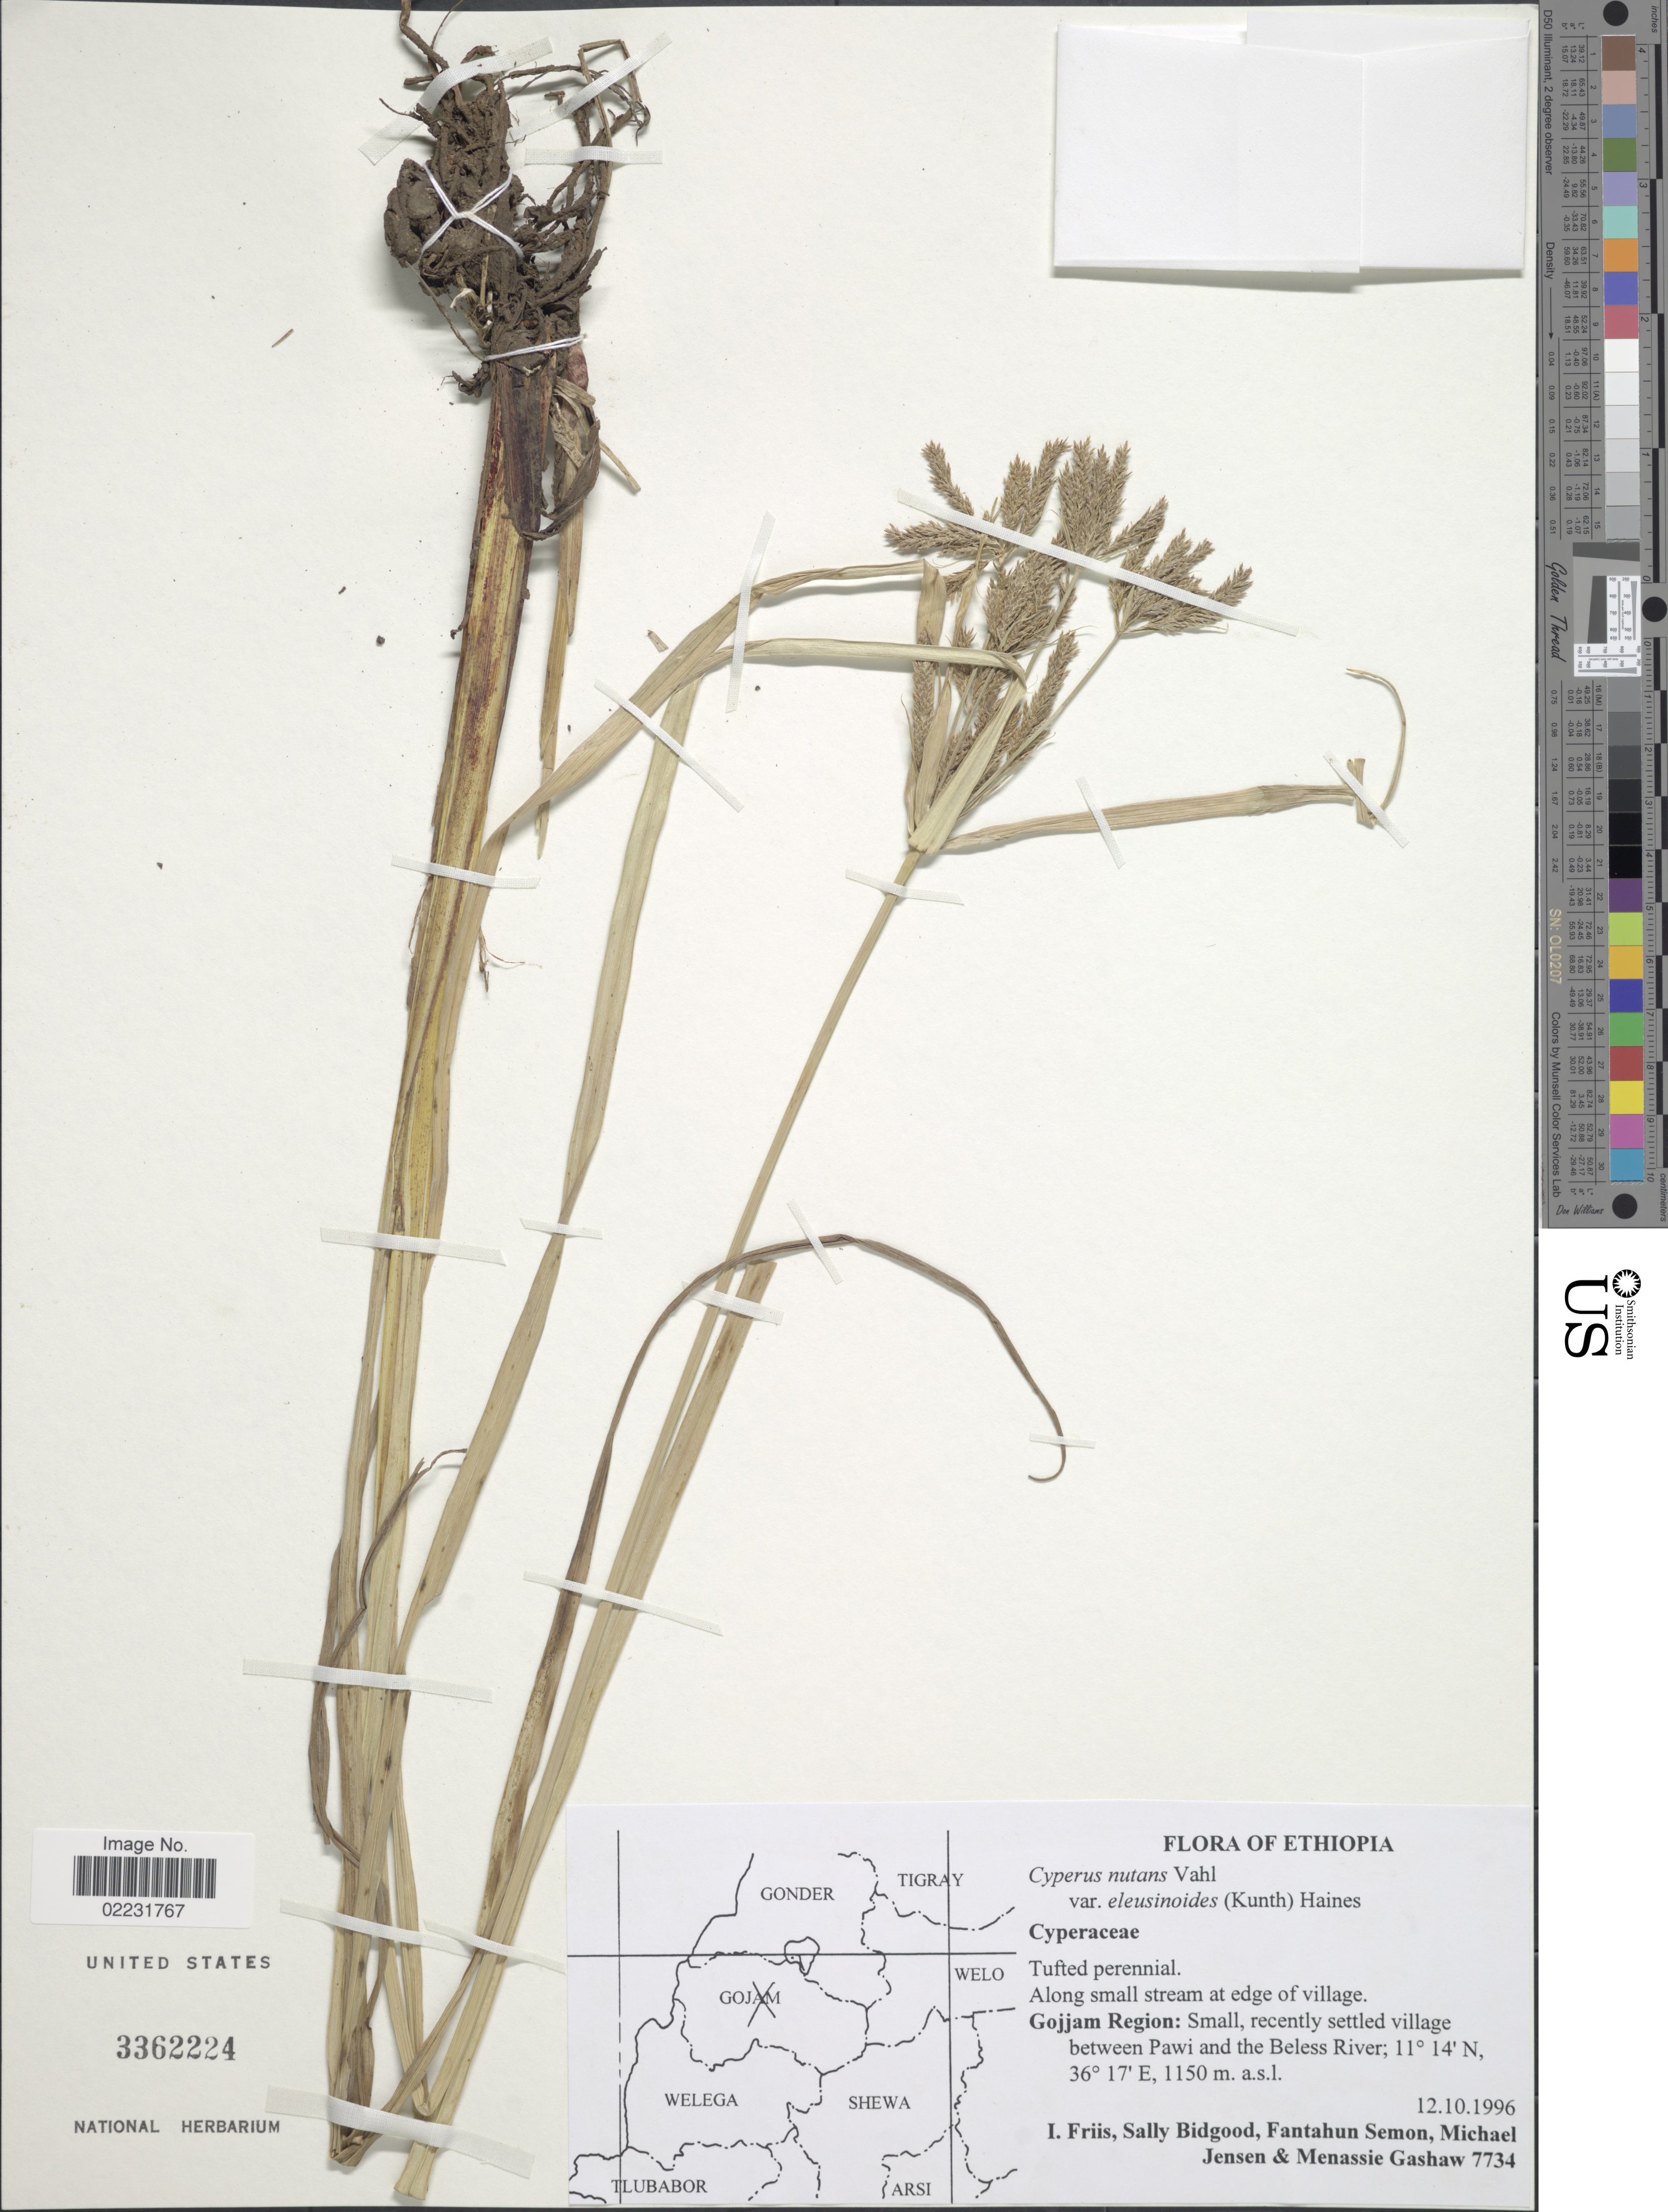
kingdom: Plantae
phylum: Tracheophyta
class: Liliopsida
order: Poales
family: Cyperaceae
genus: Cyperus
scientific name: Cyperus nutans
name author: Vahl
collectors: I. Friis, S. Bidgood, M. Jensen & M. Gashaw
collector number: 7734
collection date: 1996-10-12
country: Ethiopia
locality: Ethiopia, Gojjam Region: Small, recently settled village between Pawi and the Beless River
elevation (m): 1150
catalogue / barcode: US 3362224